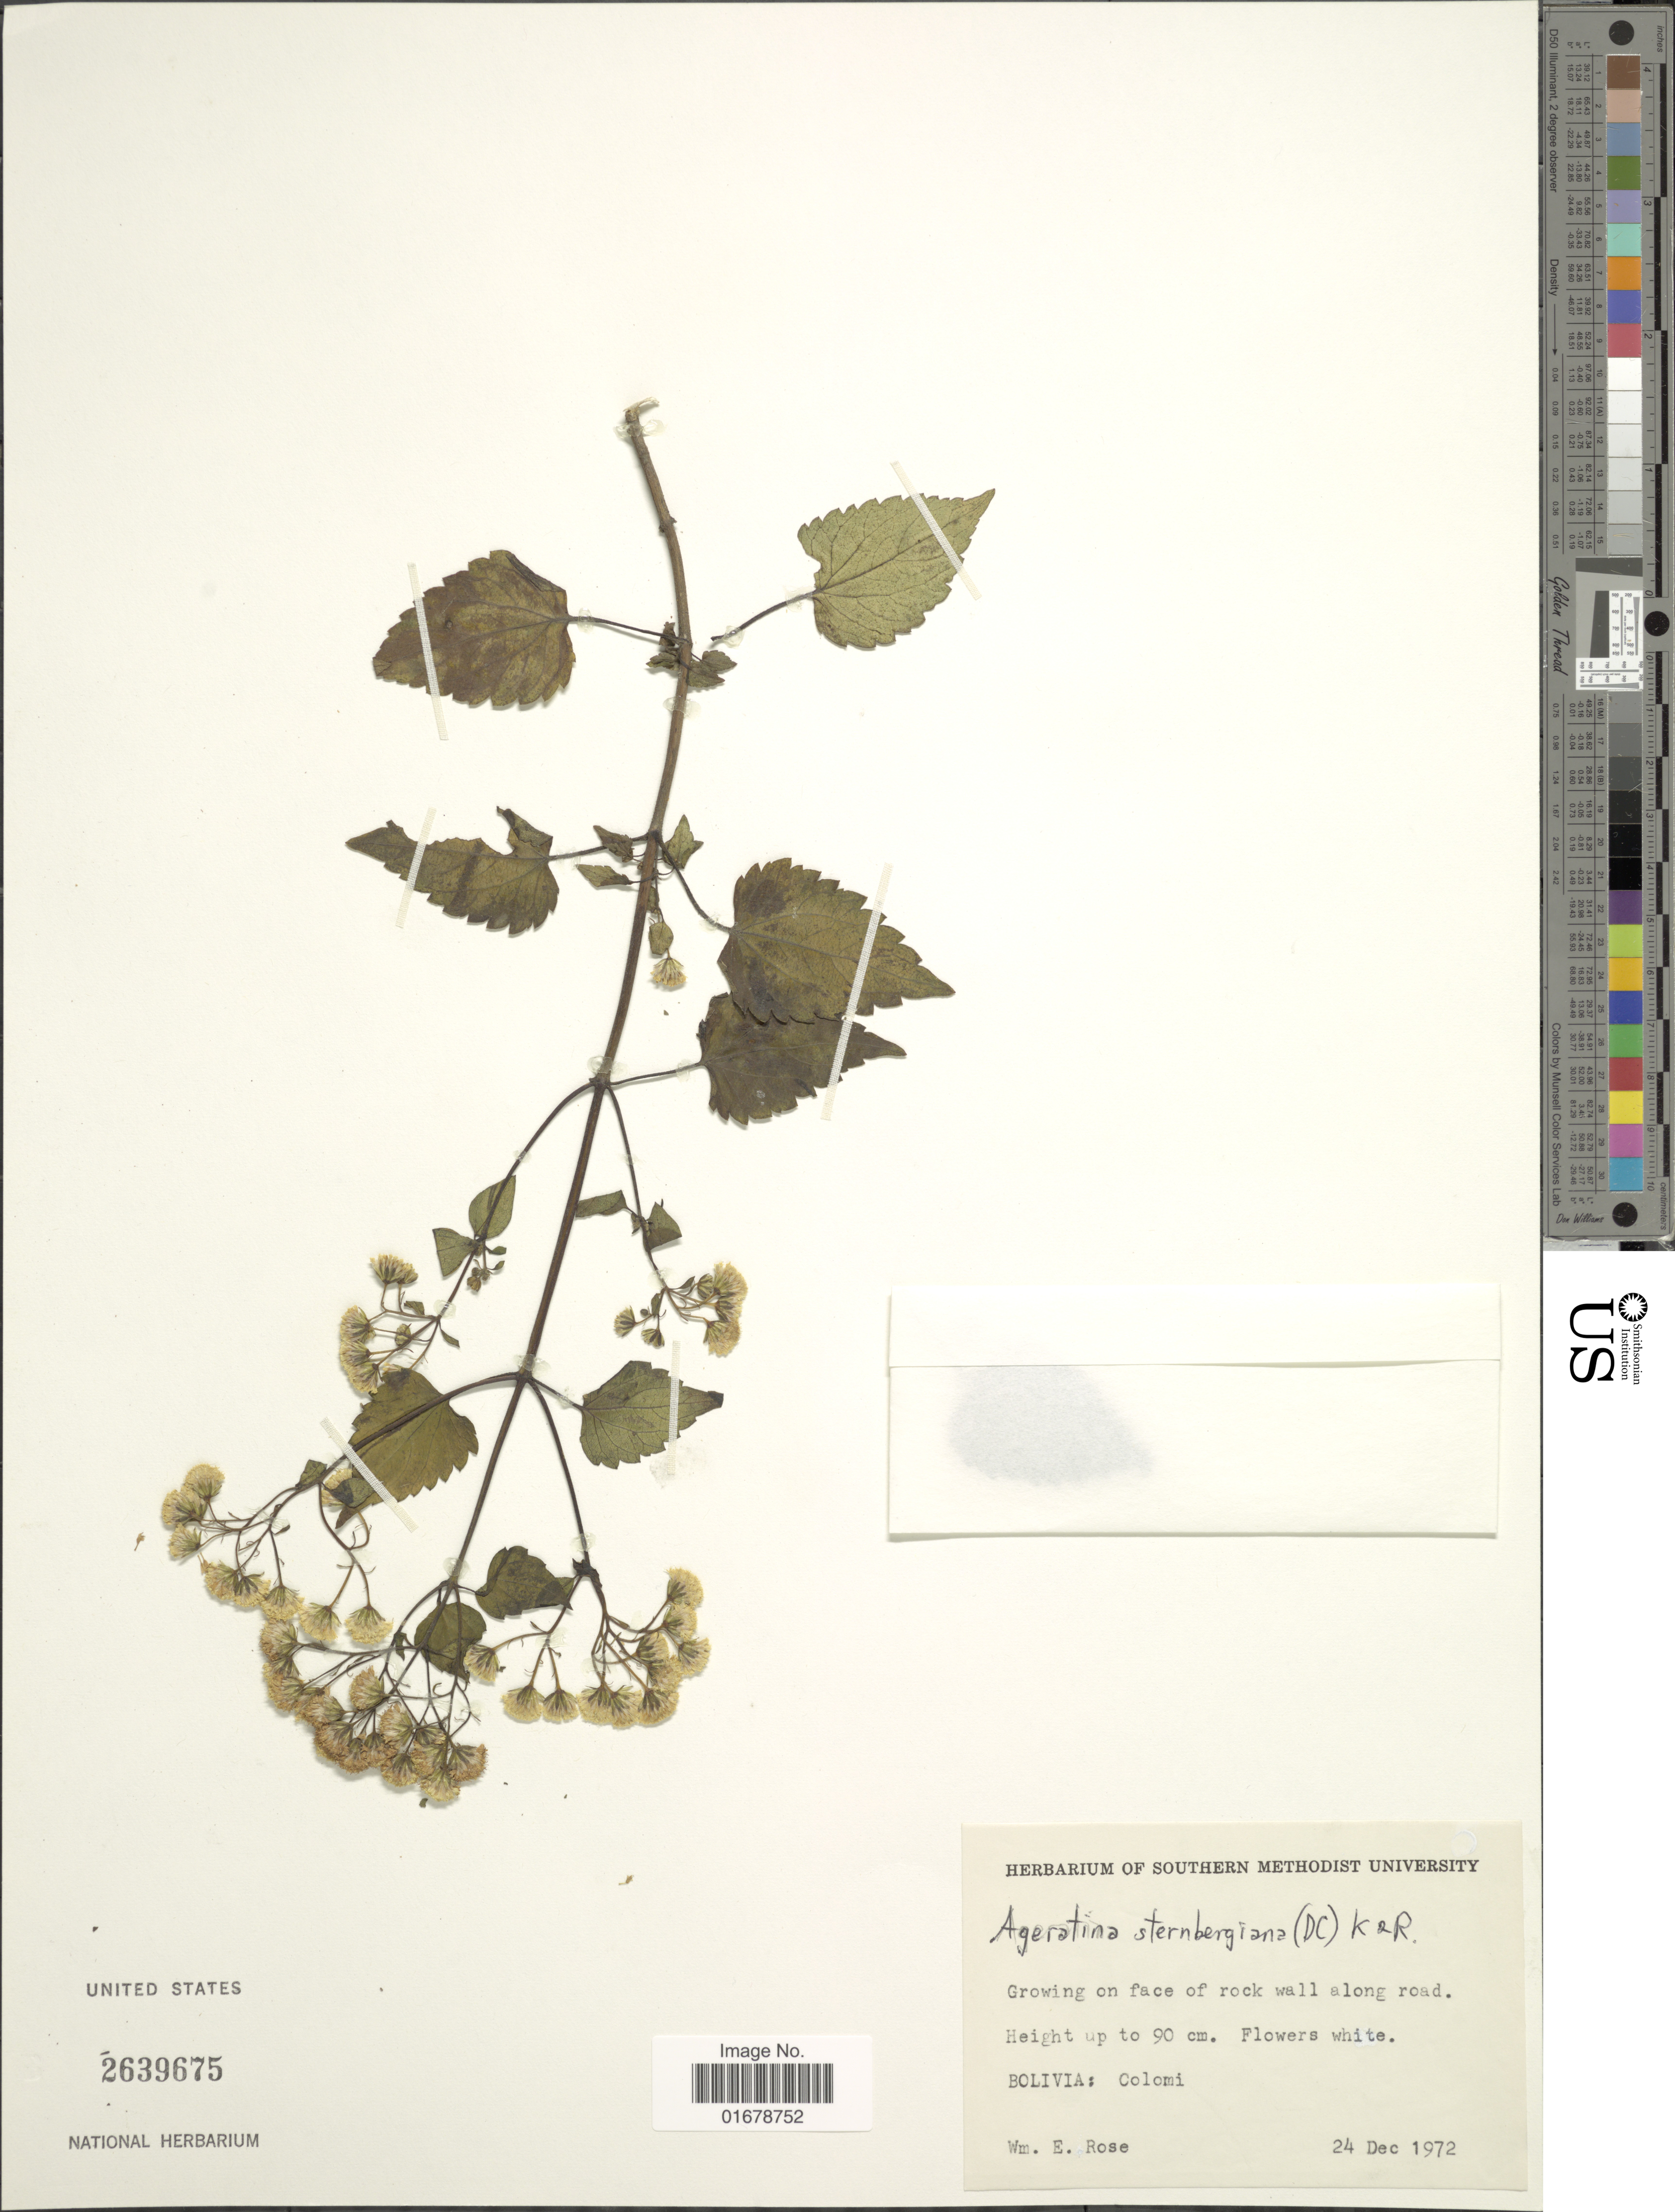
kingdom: Plantae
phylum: Tracheophyta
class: Magnoliopsida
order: Asterales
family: Asteraceae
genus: Ageratina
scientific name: Ageratina sternbergiana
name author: (DC.) R.M. King & H. Rob.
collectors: W. E. Rose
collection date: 1972-12-24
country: Bolivia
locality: Colomi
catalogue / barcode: US 2639675